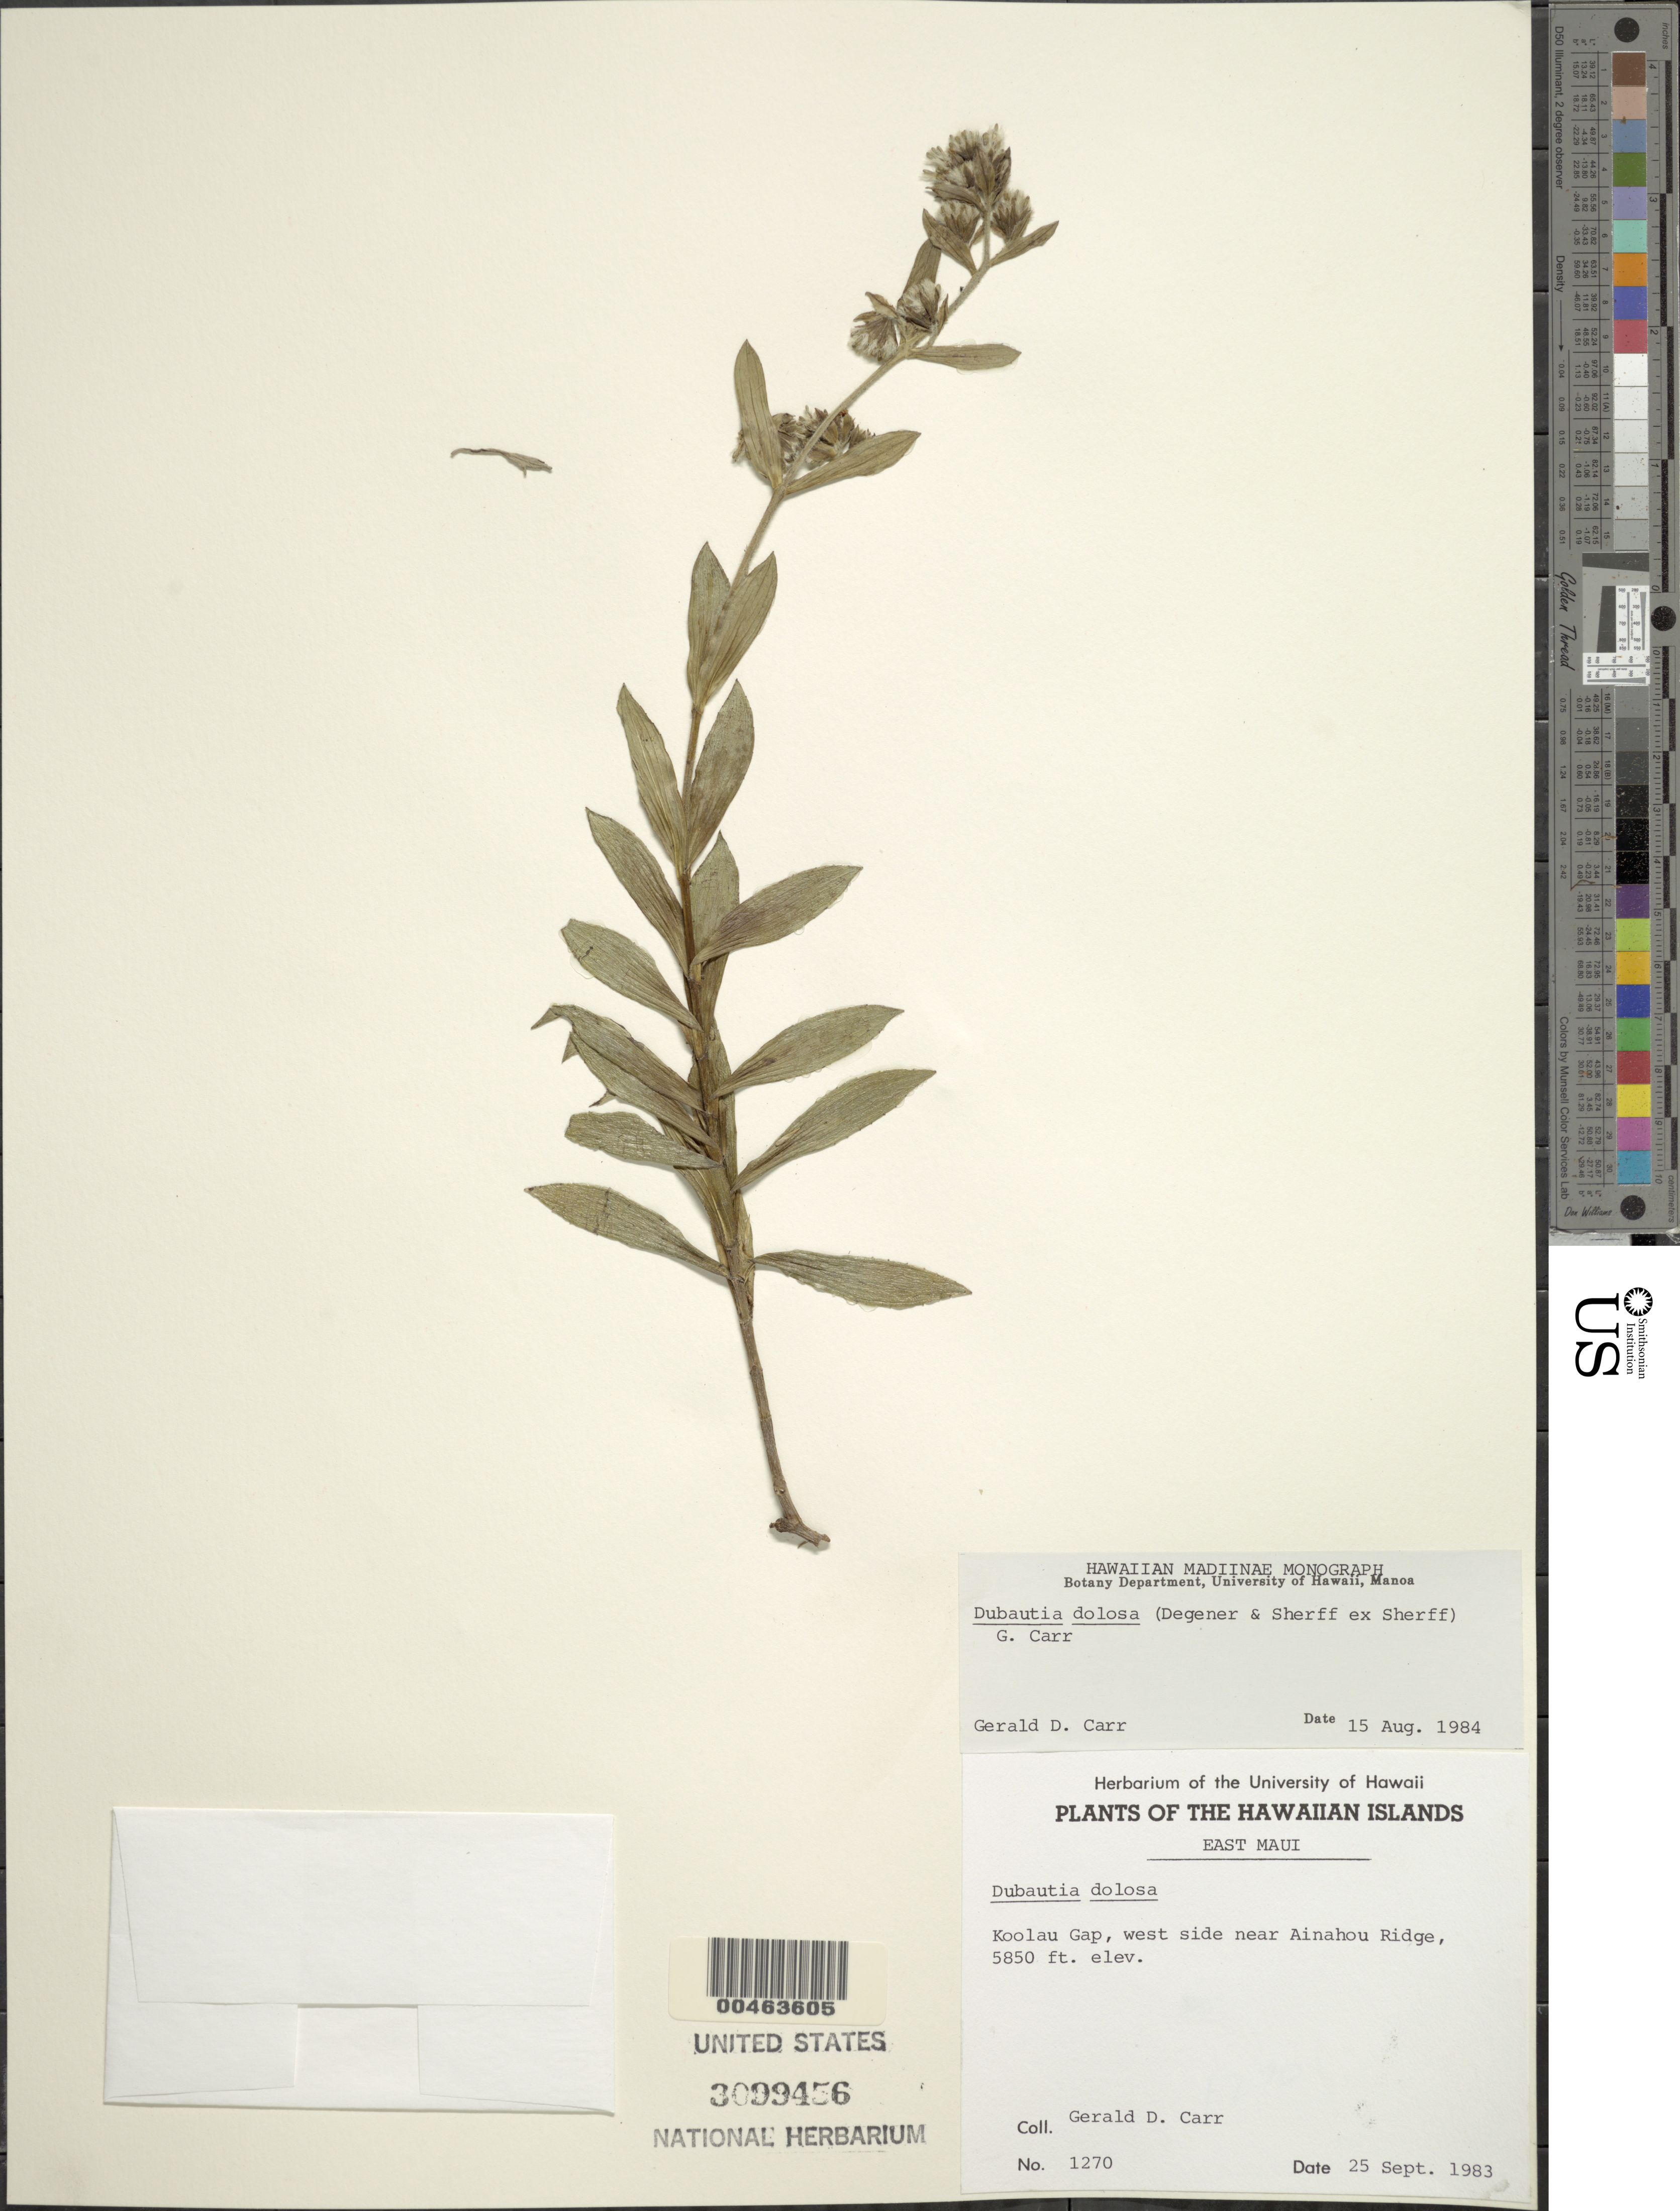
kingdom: Plantae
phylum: Tracheophyta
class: Magnoliopsida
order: Asterales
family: Asteraceae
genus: Dubautia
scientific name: Dubautia waianapanapaensis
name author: G.D. Carr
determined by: Wagner, W. L., (BOT), Smithsonian Institution - National Museum of Natural History (UNITED STATES)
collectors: G. D. Carr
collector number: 1270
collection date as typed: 25 Sep 1983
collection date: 1983-09-25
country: United States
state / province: Hawaii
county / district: Maui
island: Maui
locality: East Maui: Koolau Gap, west side of Ainahou Ridge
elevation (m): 1783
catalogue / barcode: US 3099456